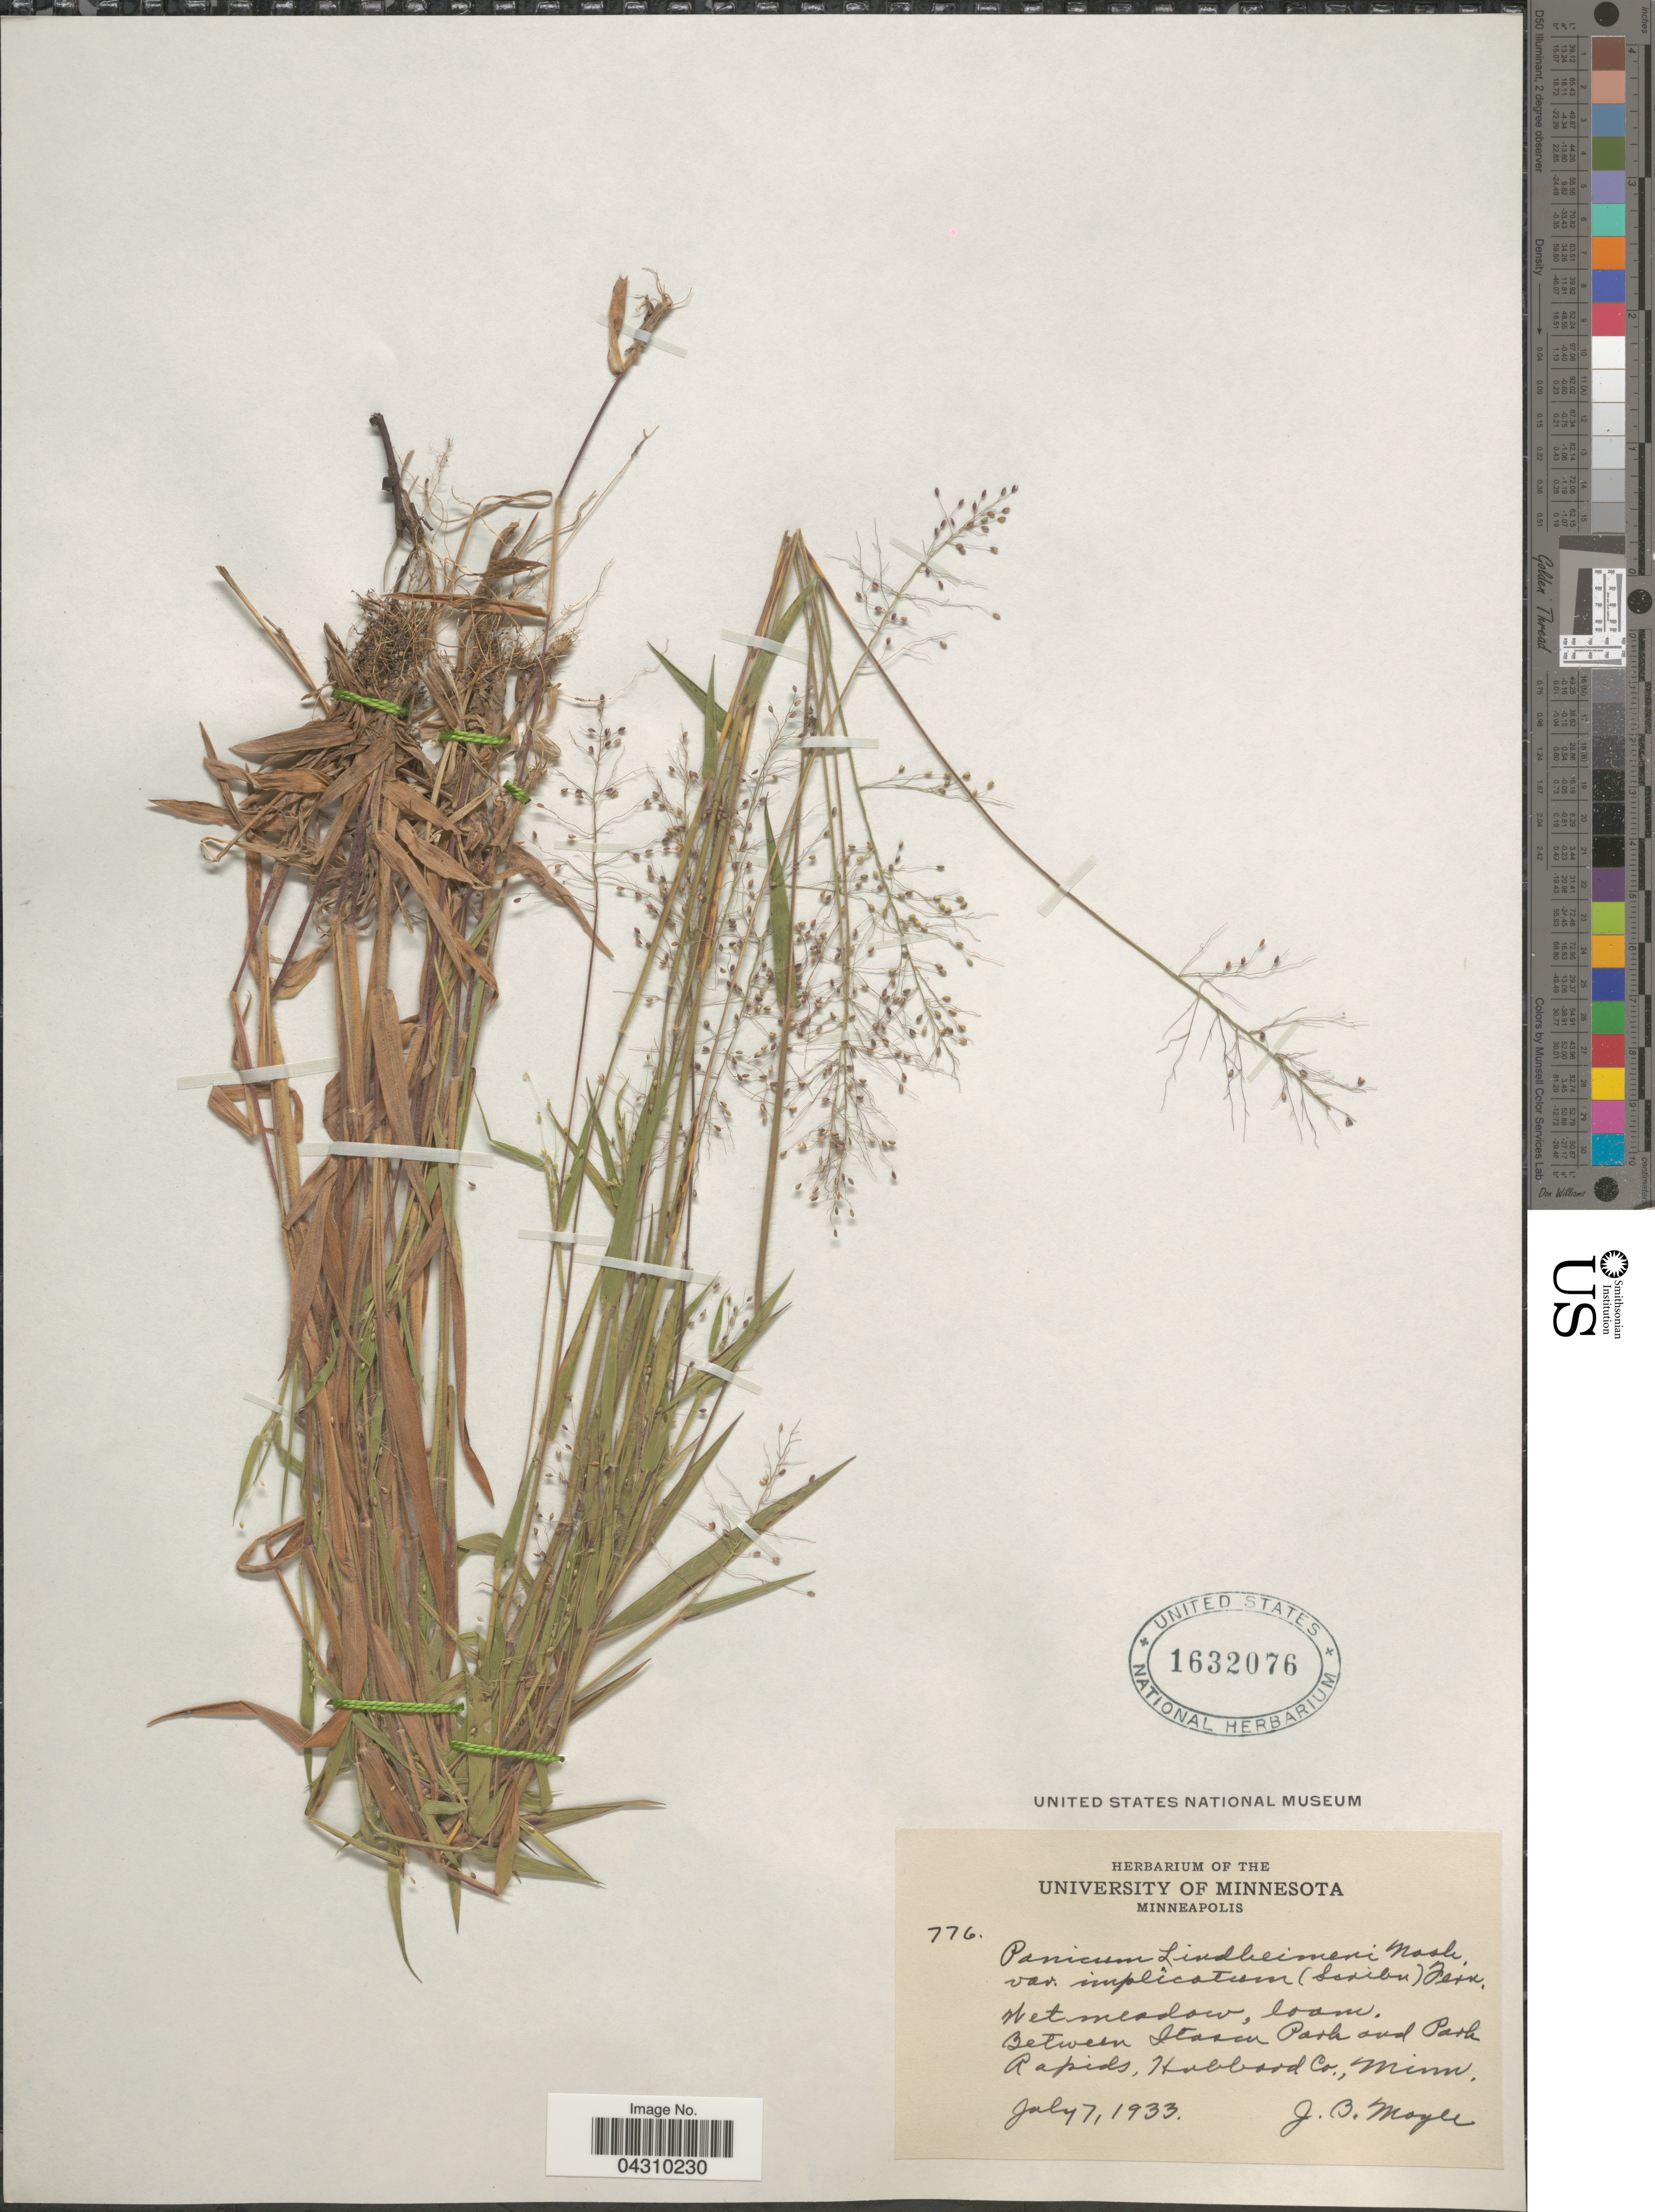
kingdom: Plantae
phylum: Tracheophyta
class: Liliopsida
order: Poales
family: Poaceae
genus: Dichanthelium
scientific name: Dichanthelium acuminatum var. acuminatum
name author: (Sw.) Gould & C.A. Clark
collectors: J. Moyer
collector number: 776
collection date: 1933-07-07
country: United States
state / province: Minnesota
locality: Wet meadow, loam. Between Itasca Park and Park Rapids, Hubbard Co.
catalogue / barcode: US 1632076